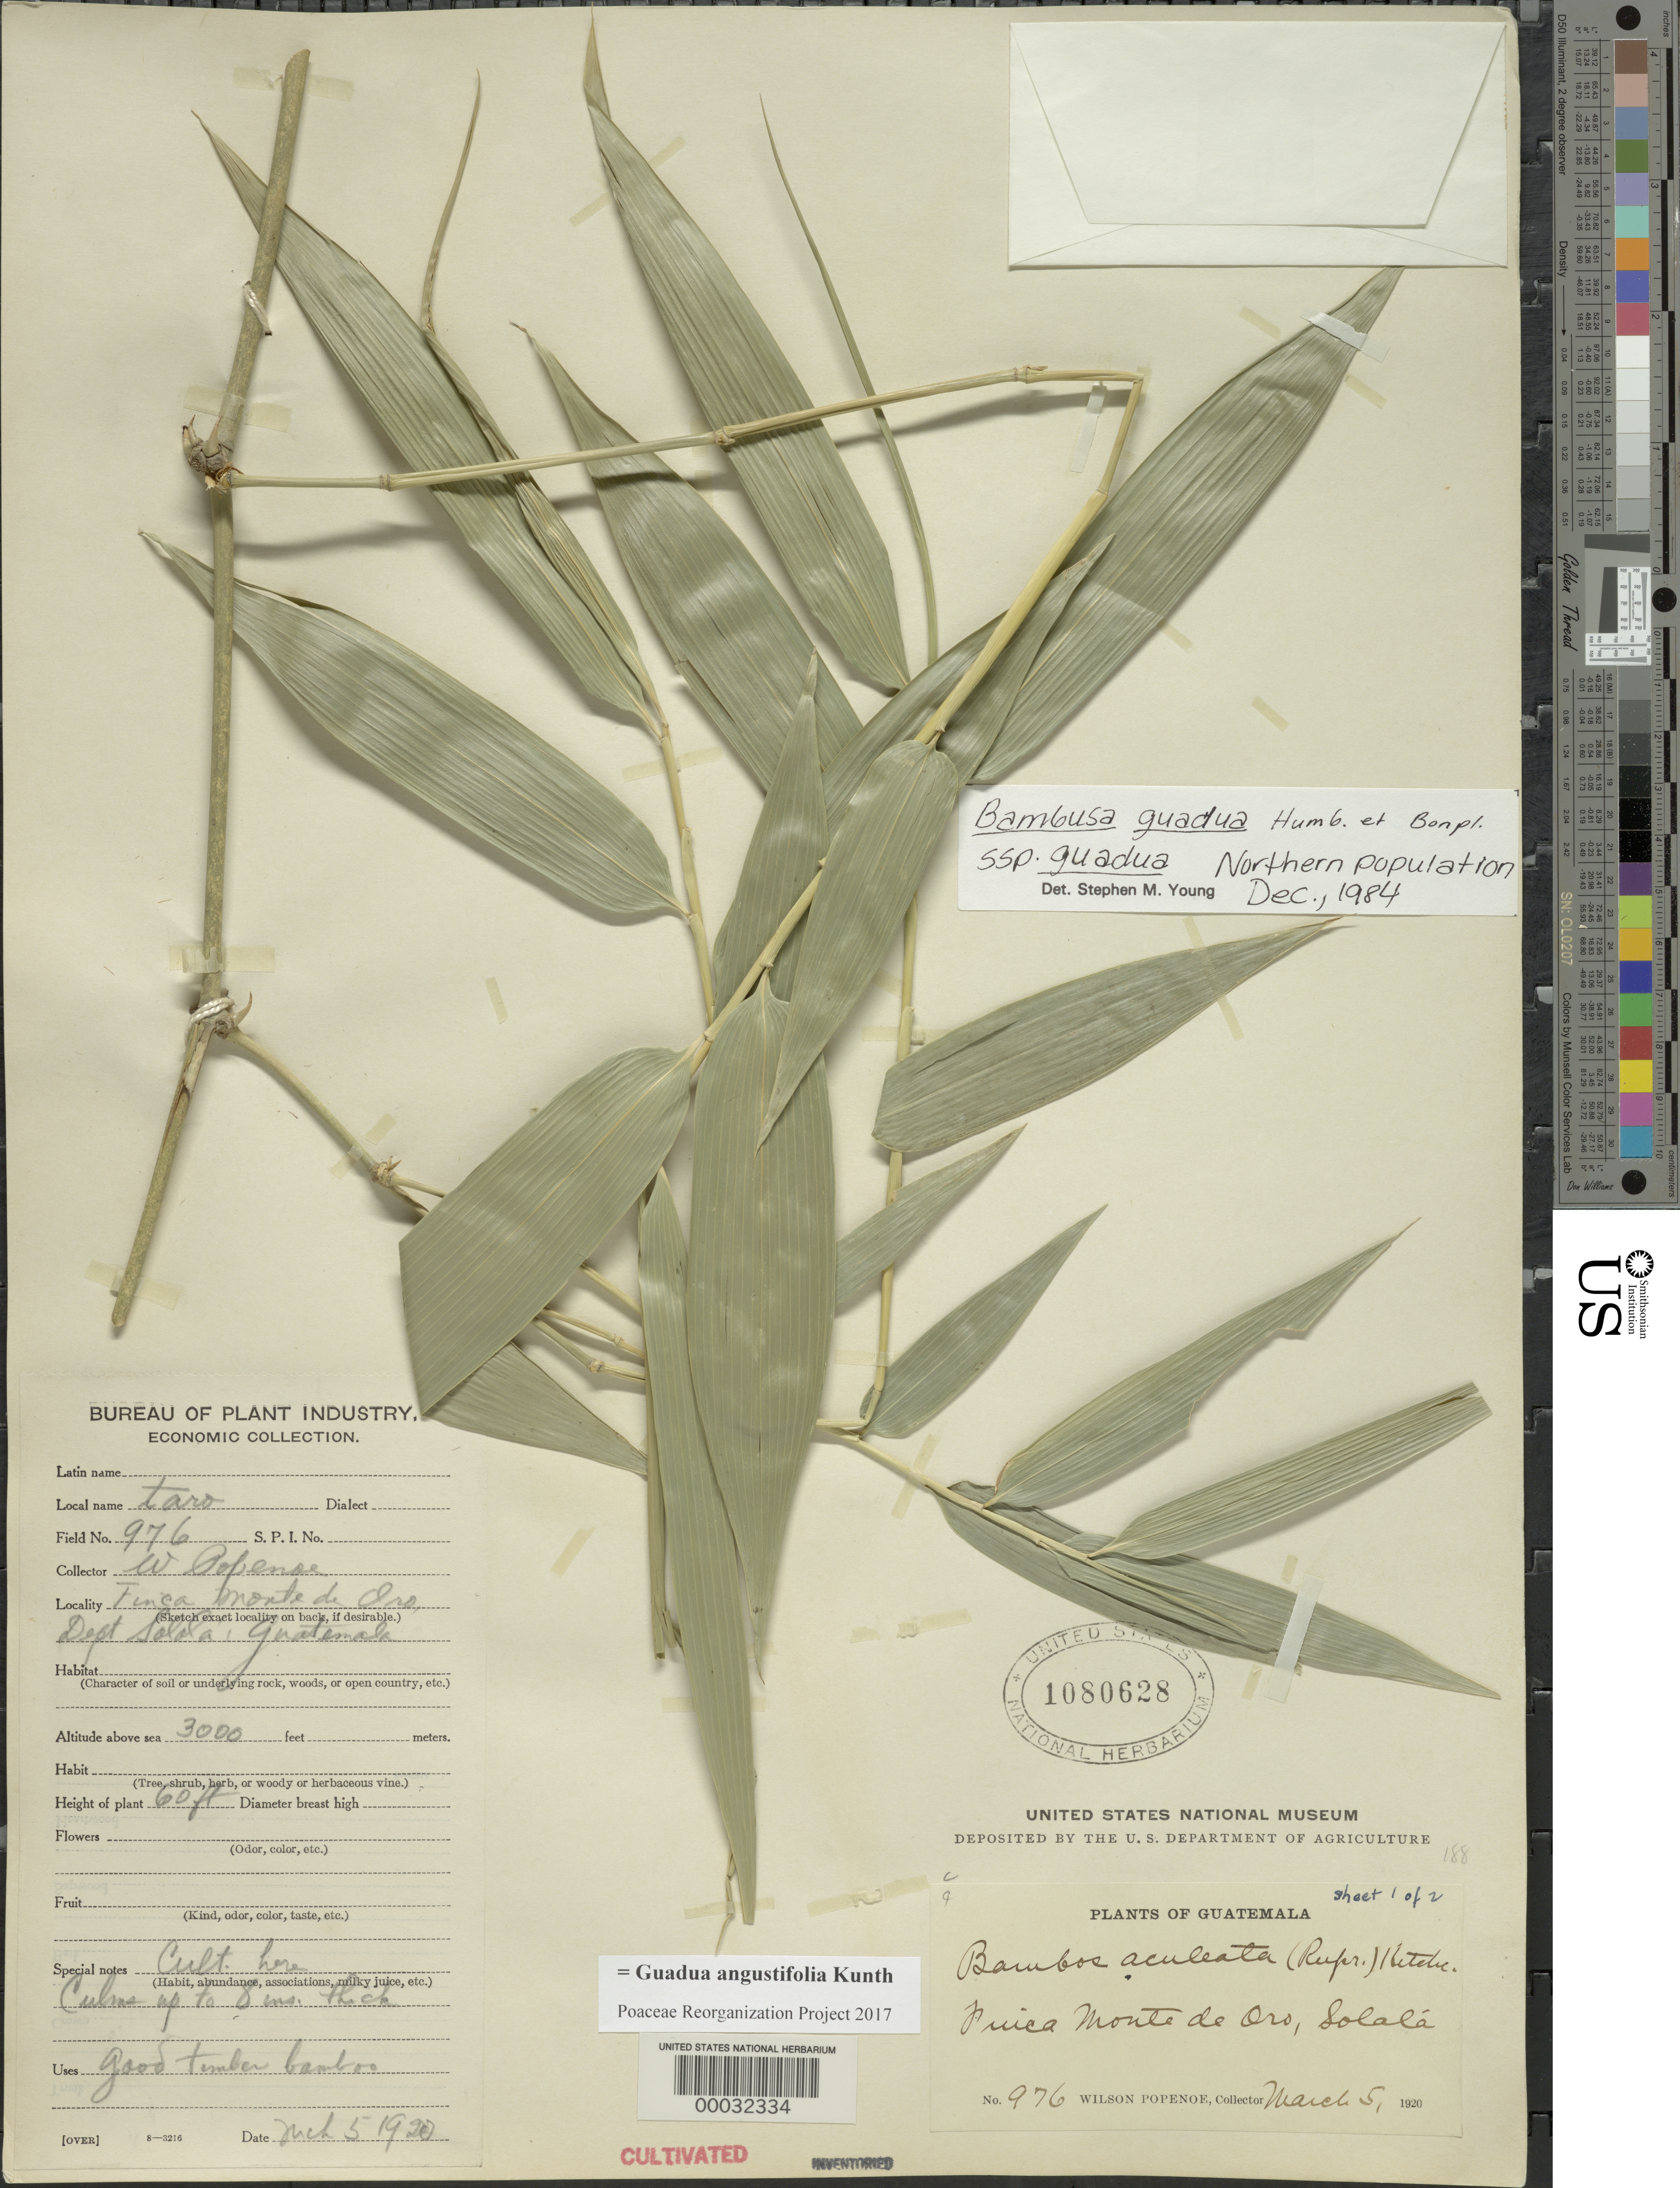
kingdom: Plantae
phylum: Tracheophyta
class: Liliopsida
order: Poales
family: Poaceae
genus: Guadua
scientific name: Guadua angustifolia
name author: Kunth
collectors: W. Popenoe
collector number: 976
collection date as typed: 05 Mar 1920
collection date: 1920-03-05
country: Guatemala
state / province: Sololá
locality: Finca Monte de Oro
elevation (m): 914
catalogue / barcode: US 1080628